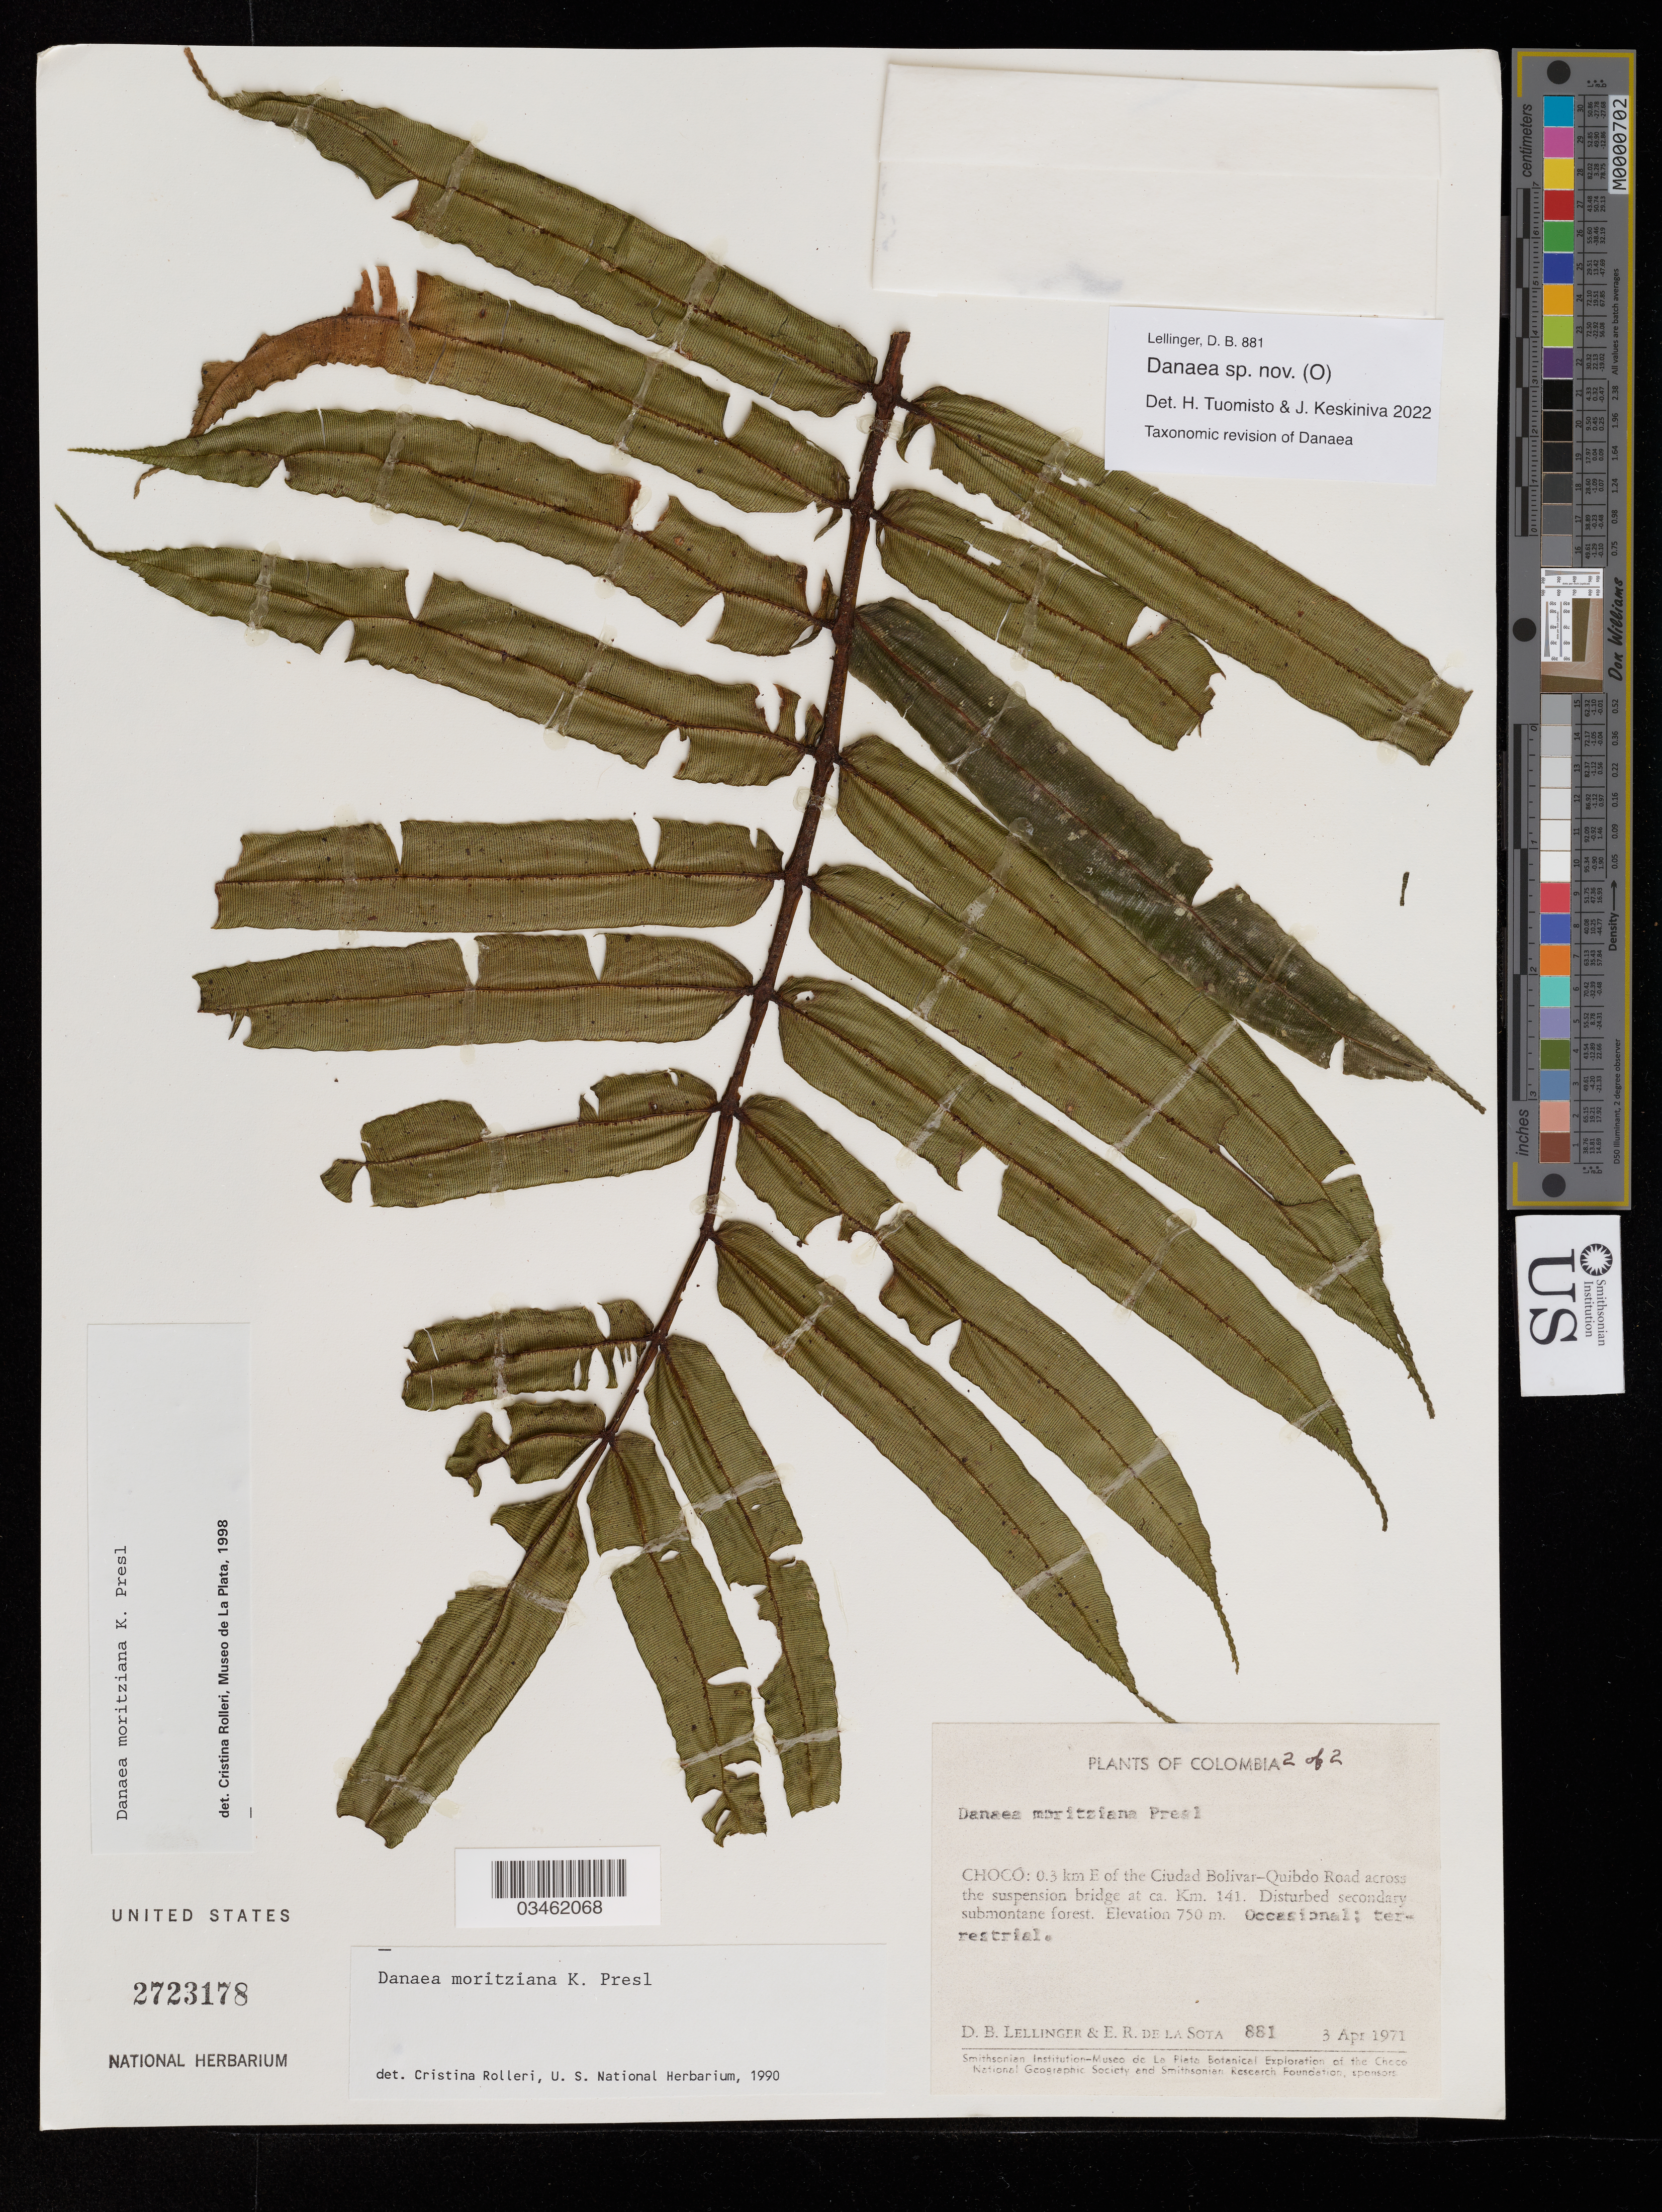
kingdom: Plantae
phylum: Tracheophyta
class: Polypodiopsida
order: Marattiales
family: Marattiaceae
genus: Danaea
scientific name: Danaea sp.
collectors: D. B. Lellinger & E. R. de la Sota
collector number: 881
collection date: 1971-04-30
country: Colombia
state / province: Chocó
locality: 0.3 km E of the Ciudad Bolivar- Quibdo Road across the suspension bridge at ca. Km. 141.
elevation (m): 750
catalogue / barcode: US 2723178